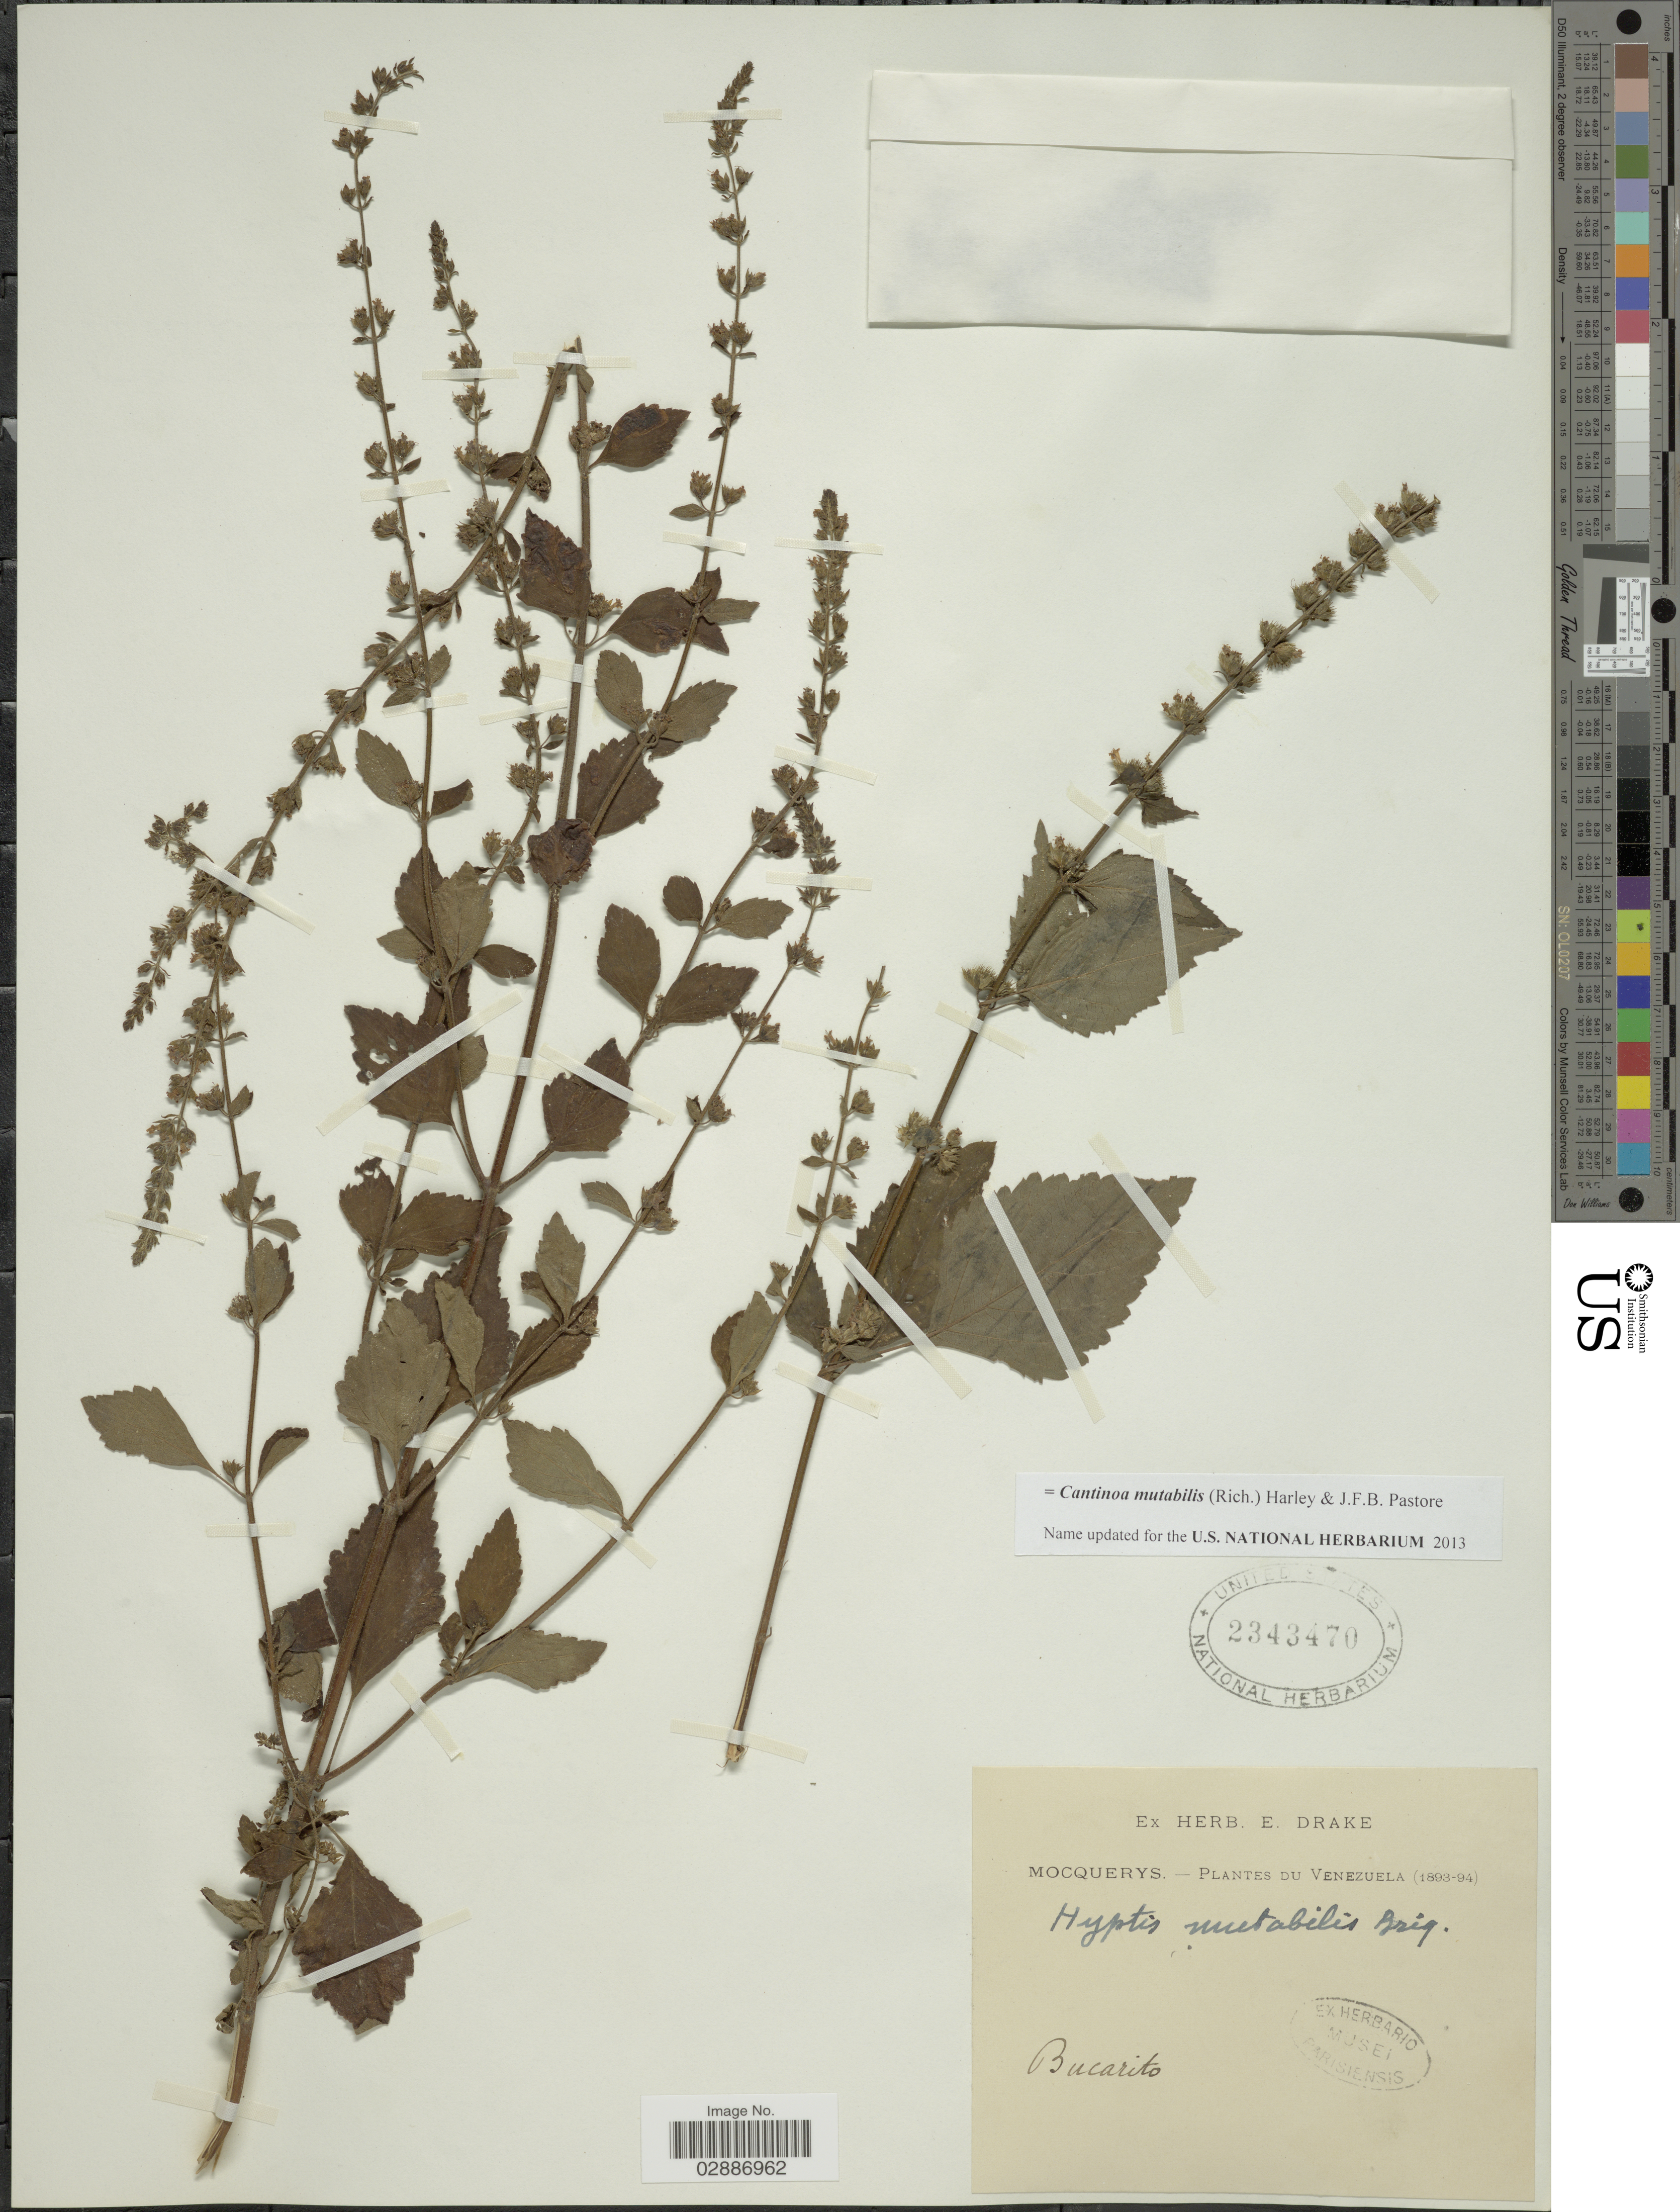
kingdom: Plantae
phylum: Tracheophyta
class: Magnoliopsida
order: Lamiales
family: Lamiaceae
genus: Cantinoa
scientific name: Cantinoa mutabilis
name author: (Epling) Harley & J.F.B. Pastore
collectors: A. Mocquerys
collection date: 1893/1894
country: Venezuela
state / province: Lara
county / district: Morán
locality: Bucarito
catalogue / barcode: US 2343470